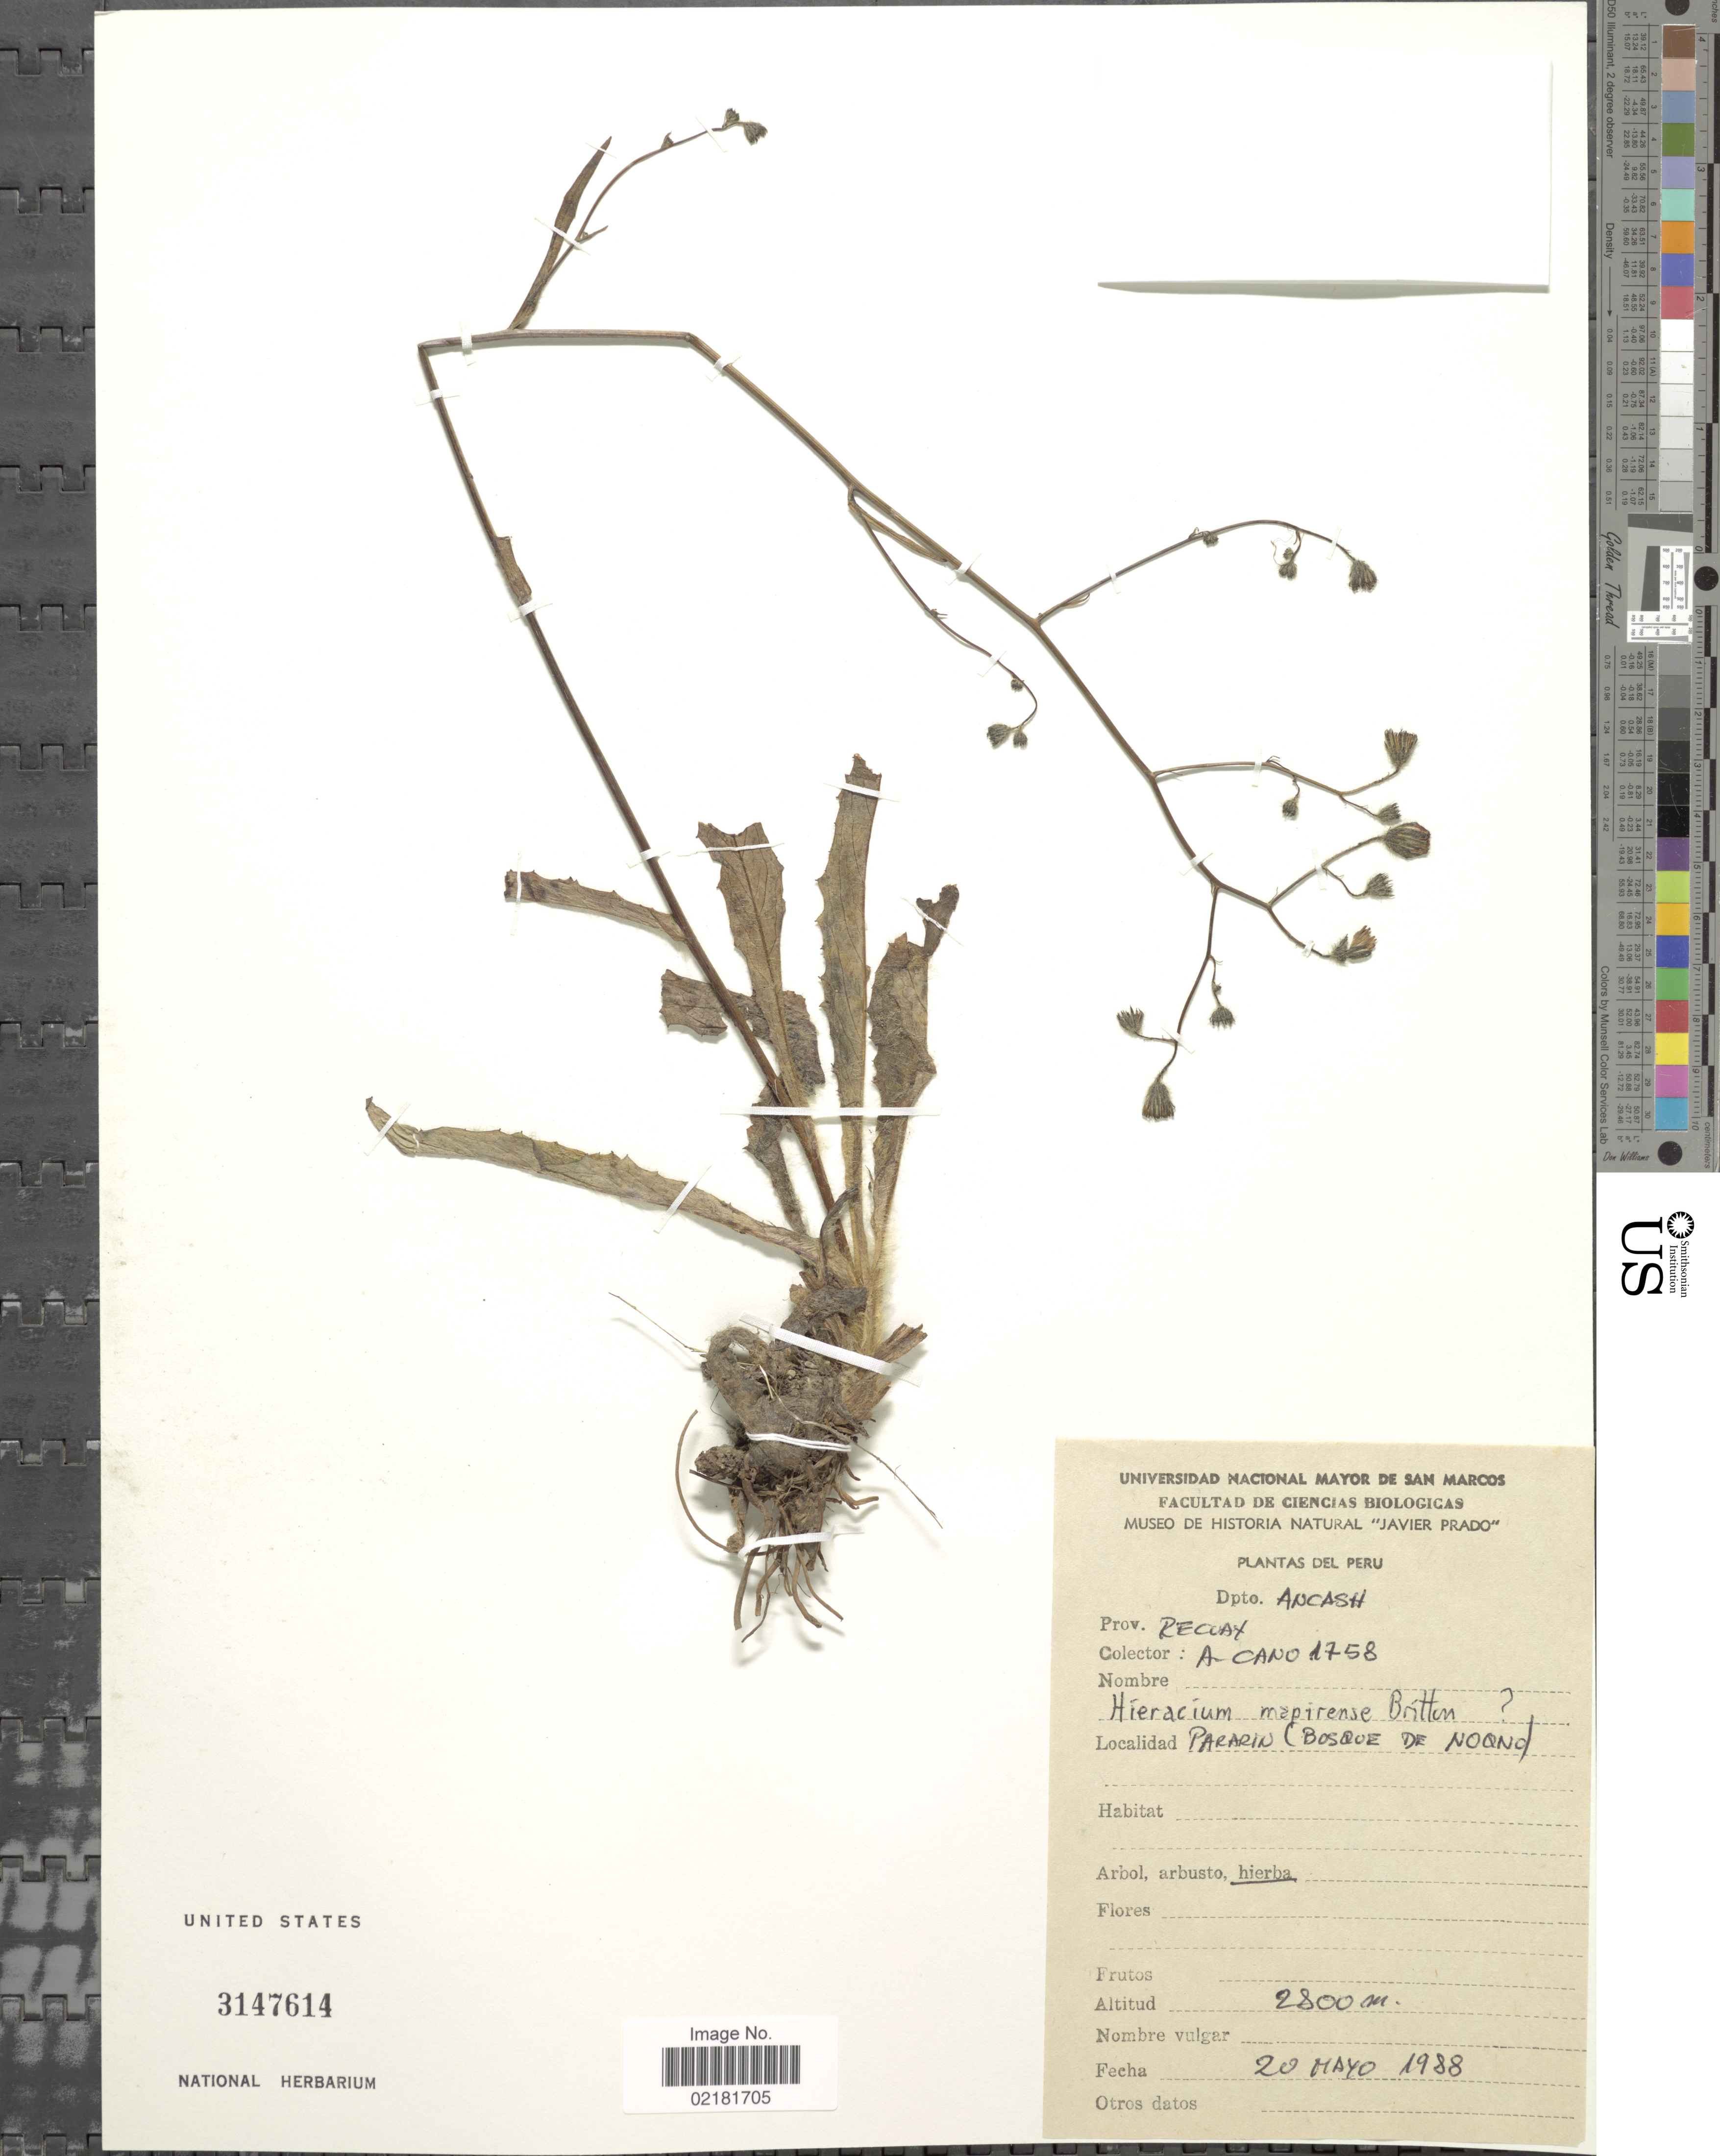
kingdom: Plantae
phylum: Tracheophyta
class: Magnoliopsida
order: Asterales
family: Asteraceae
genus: Hieracium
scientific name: Hieracium mapirense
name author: Britton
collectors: A. Cano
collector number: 1758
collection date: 1988-05-20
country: Peru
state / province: Ancash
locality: Pararin (Bosque de Noqno), Prov. Recuay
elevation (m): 2800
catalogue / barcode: US 3147614